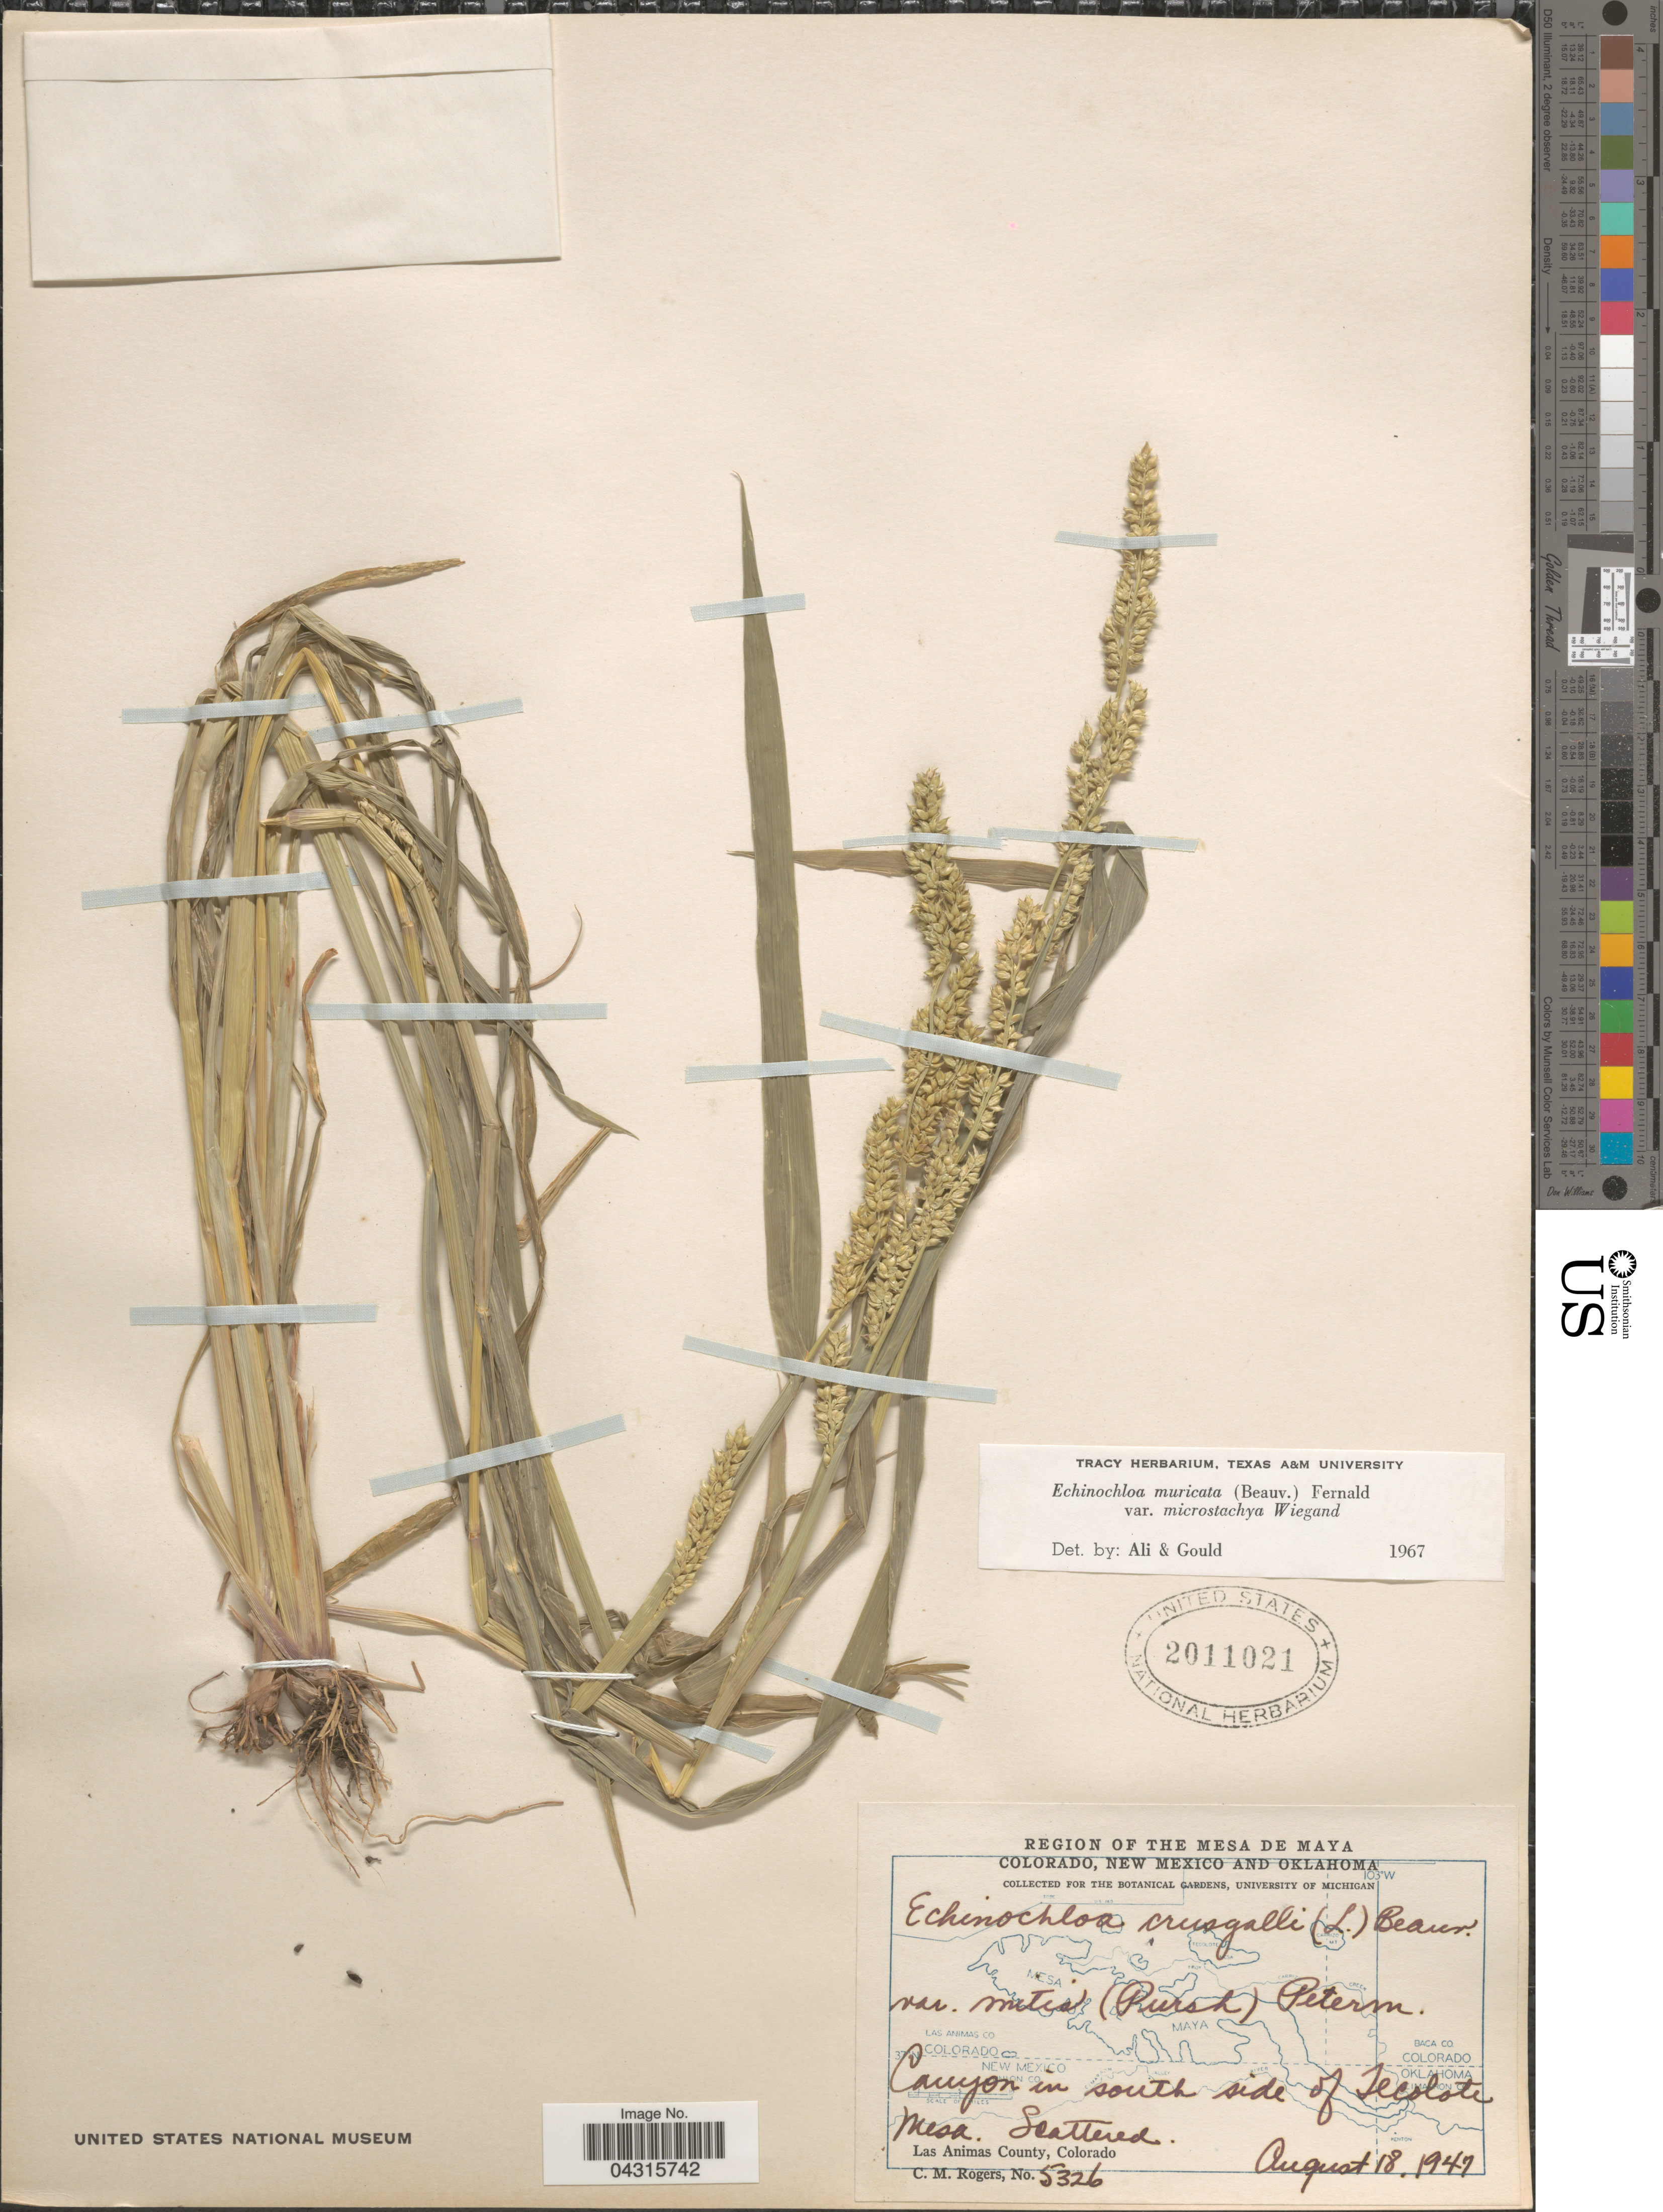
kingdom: Plantae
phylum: Tracheophyta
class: Liliopsida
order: Poales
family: Poaceae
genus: Echinochloa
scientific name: Echinochloa muricata var. microstachya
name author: Wiegand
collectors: C. M. Rogers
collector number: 5326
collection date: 1947-08-18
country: United States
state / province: Colorado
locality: Region of The Mesa de Maya. Canyon in south side of Tecolote Mesa. Las Animas County.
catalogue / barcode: US 2011021